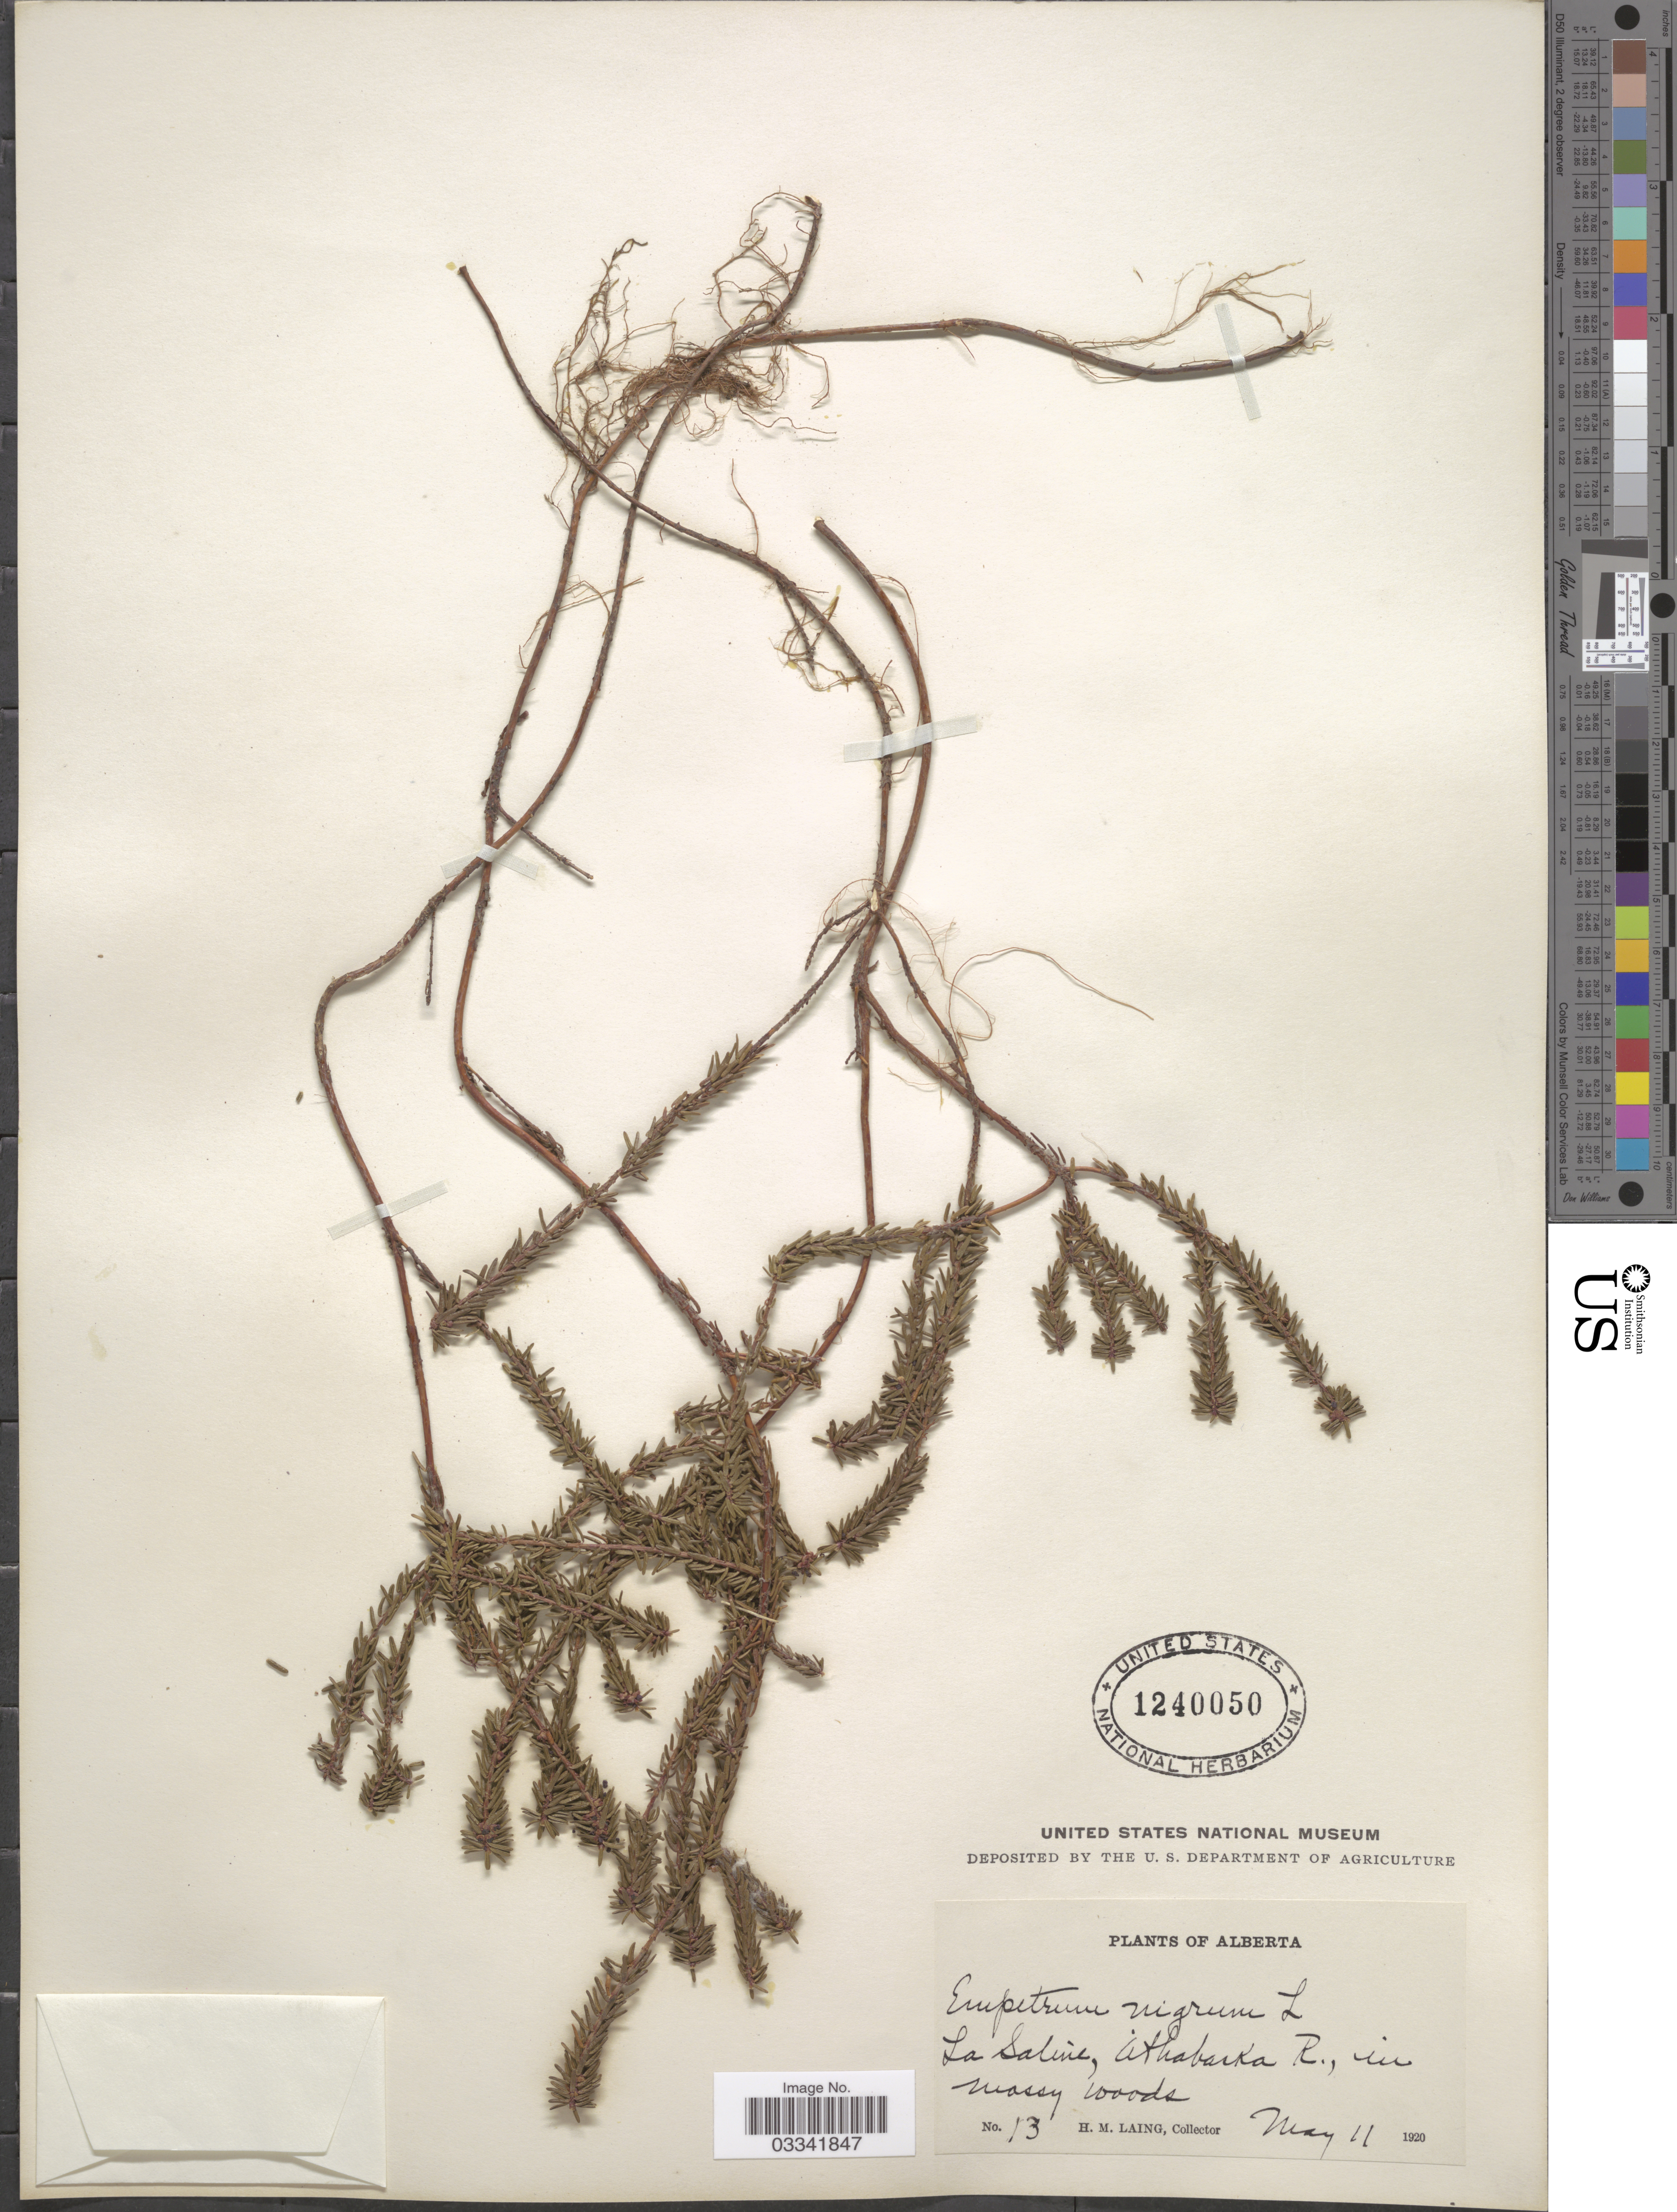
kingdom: Plantae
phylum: Tracheophyta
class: Magnoliopsida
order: Ericales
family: Ericaceae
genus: Empetrum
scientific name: Empetrum nigrum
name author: L.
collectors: H. Laing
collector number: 13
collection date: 1920-05-11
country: Canada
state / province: Alberta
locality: La Saline, Athabaska R.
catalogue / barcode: US 1240050